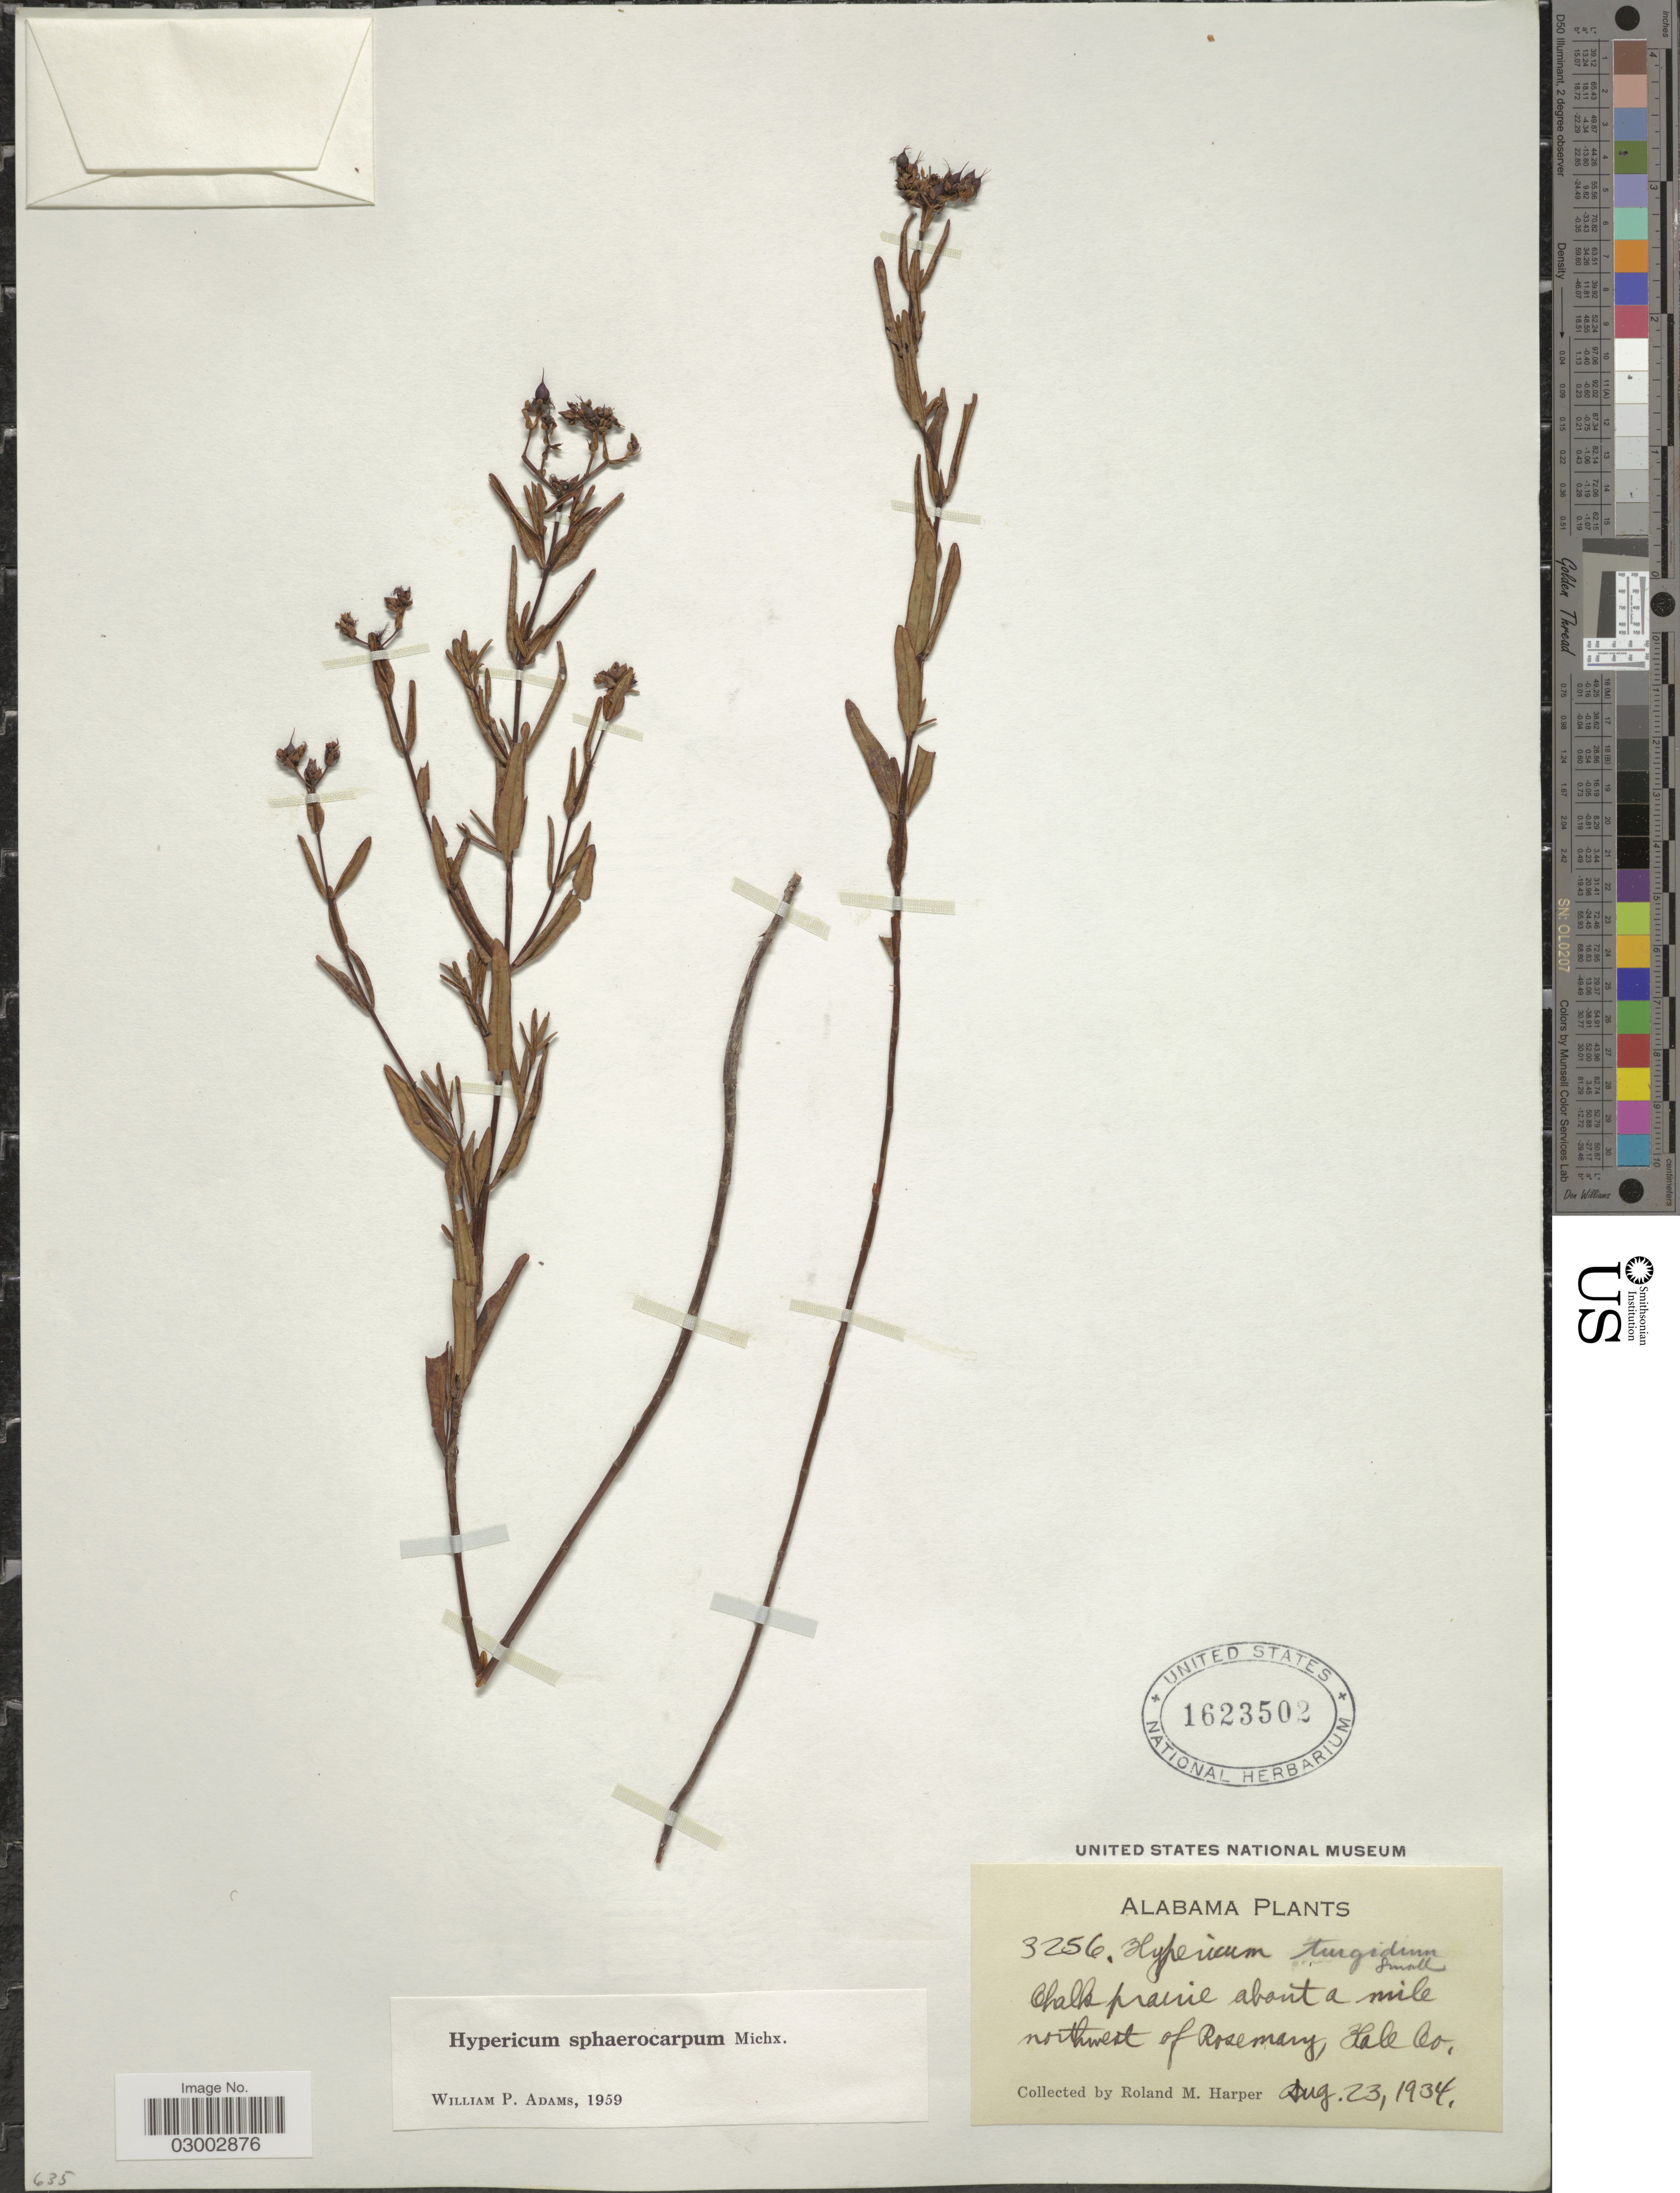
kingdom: Plantae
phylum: Tracheophyta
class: Magnoliopsida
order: Malpighiales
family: Hypericaceae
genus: Hypericum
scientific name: Hypericum sphaerocarpum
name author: Michx.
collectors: R. M. Harper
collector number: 3256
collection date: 1934-08-23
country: United States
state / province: Alabama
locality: About a mile northwest of Rosemary, Hale Co.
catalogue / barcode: US 1623502